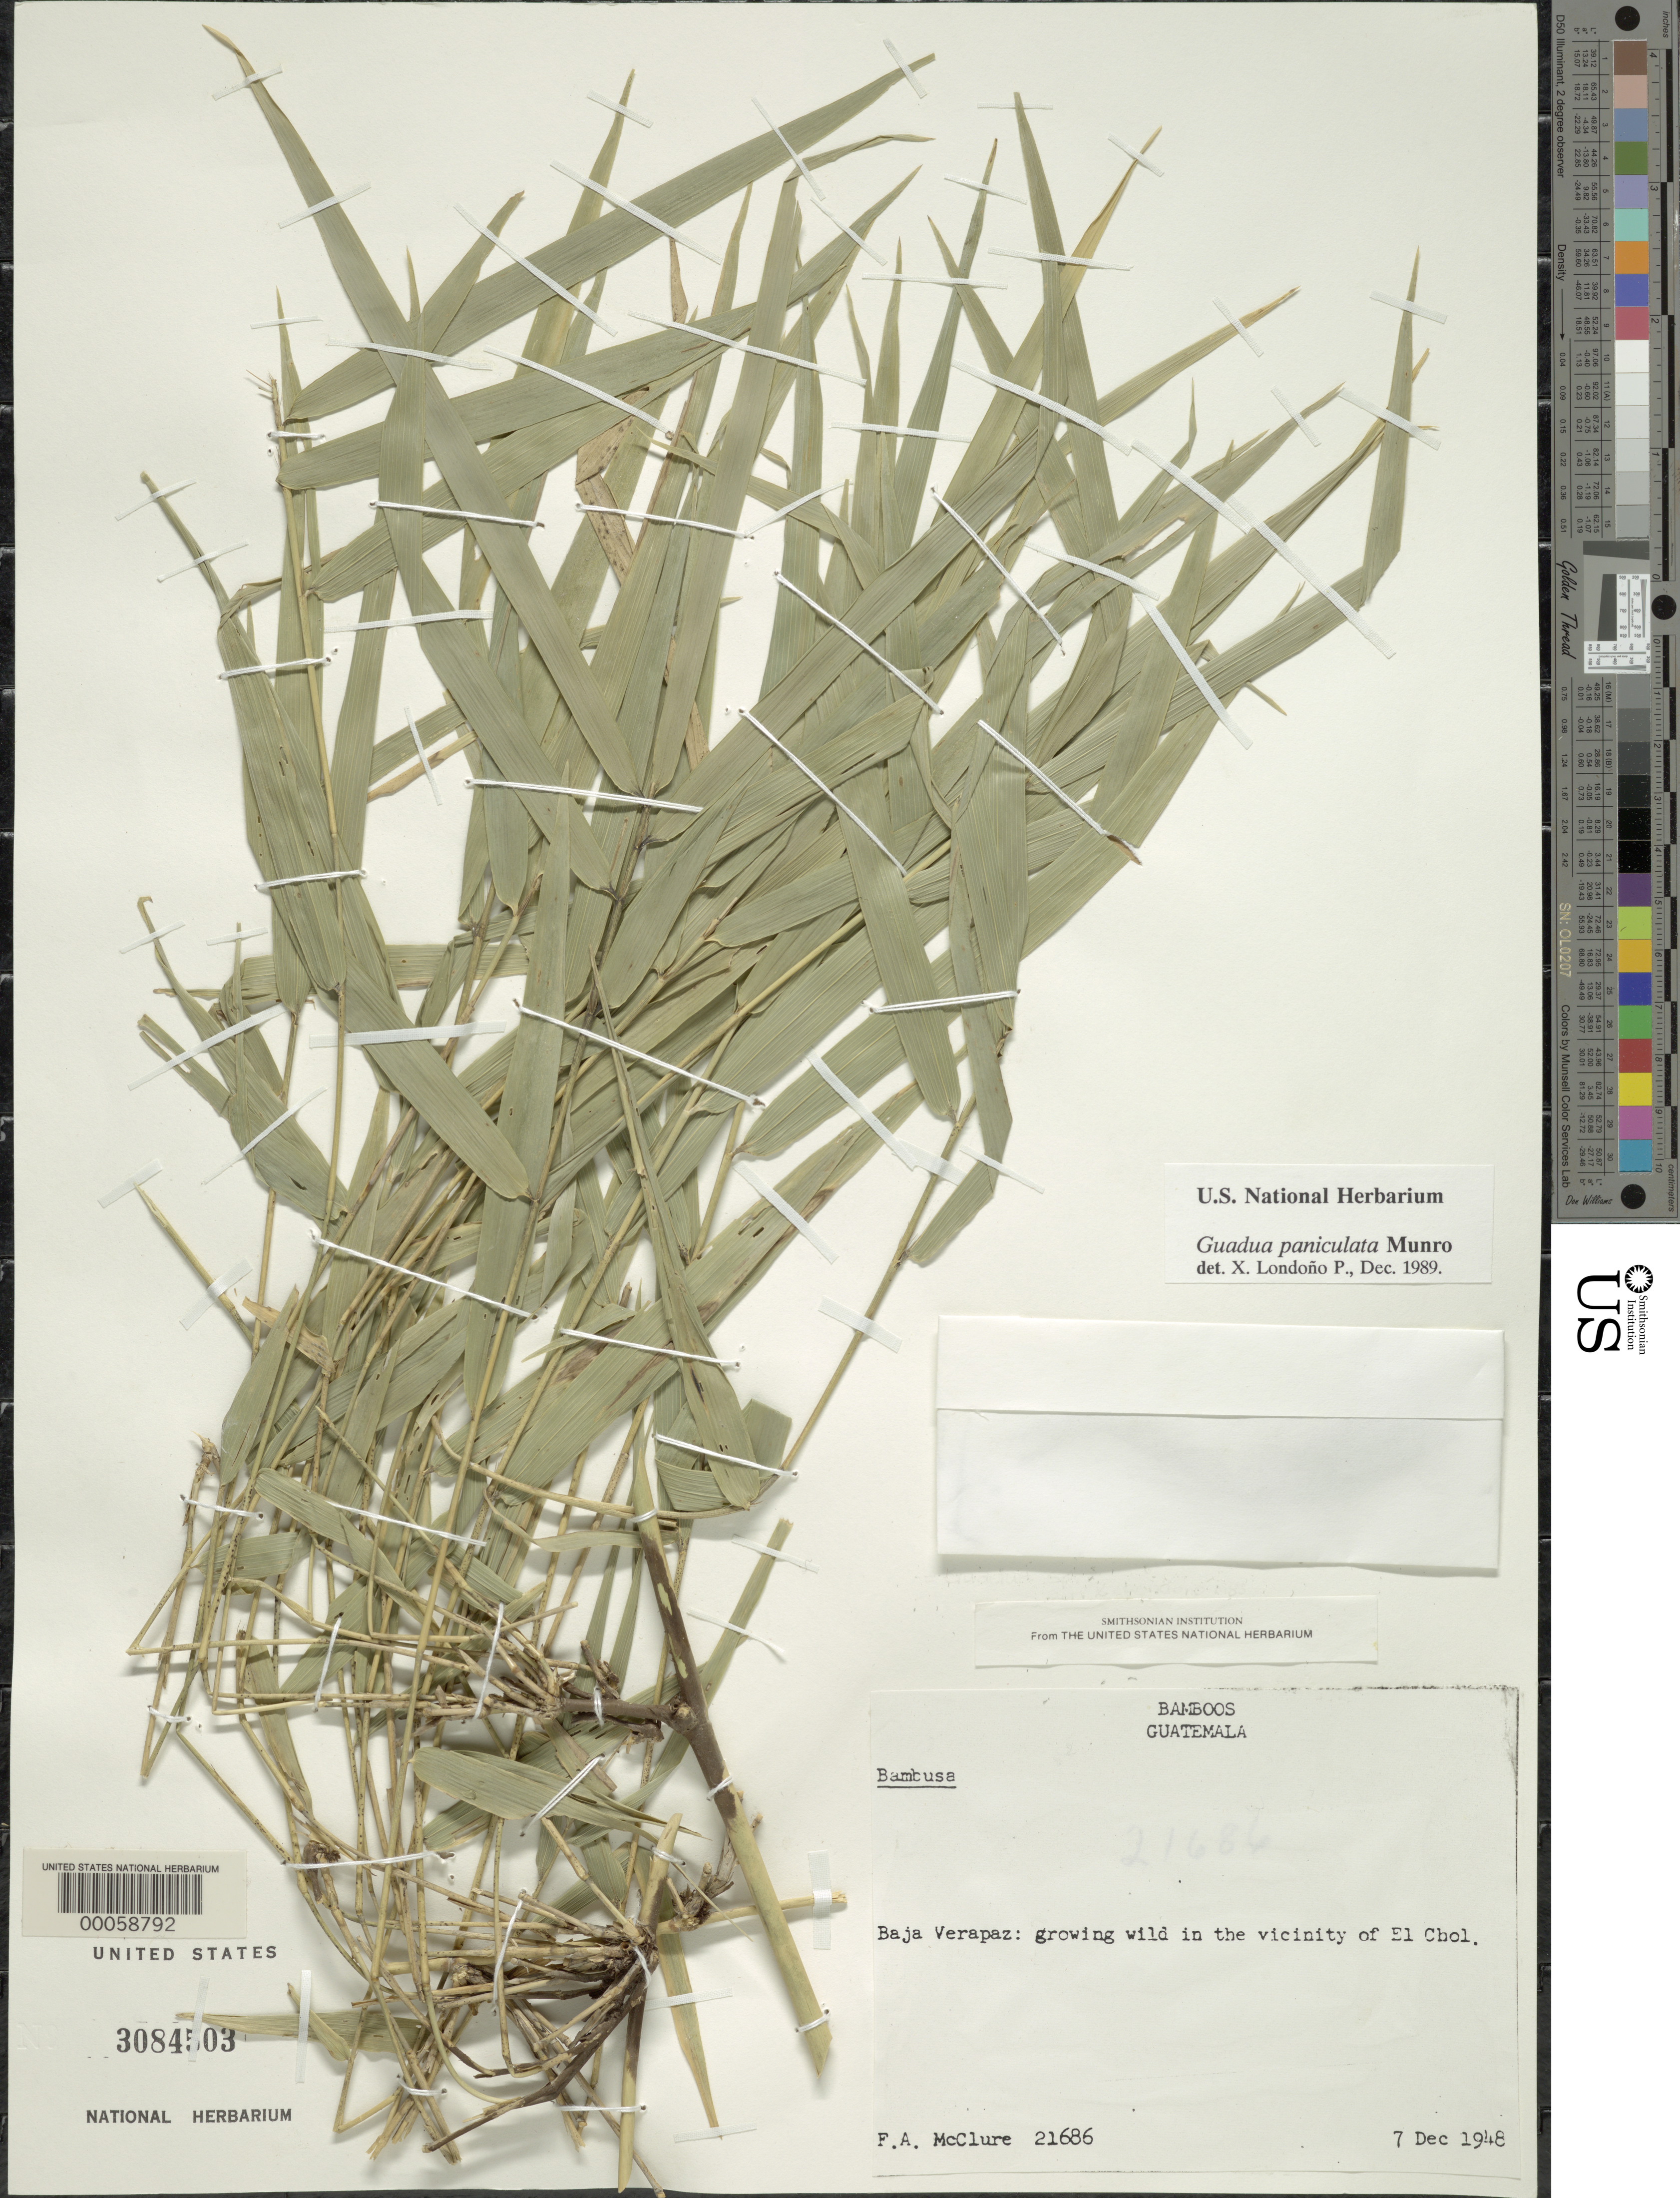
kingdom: Plantae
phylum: Tracheophyta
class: Liliopsida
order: Poales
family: Poaceae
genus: Guadua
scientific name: Guadua refracta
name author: Munro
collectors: F. A. McClure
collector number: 21686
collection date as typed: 07 Dec 1948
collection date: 1948-12-07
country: Guatemala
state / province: Baja Verapaz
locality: Vicinity of El Chol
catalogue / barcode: US 3084503